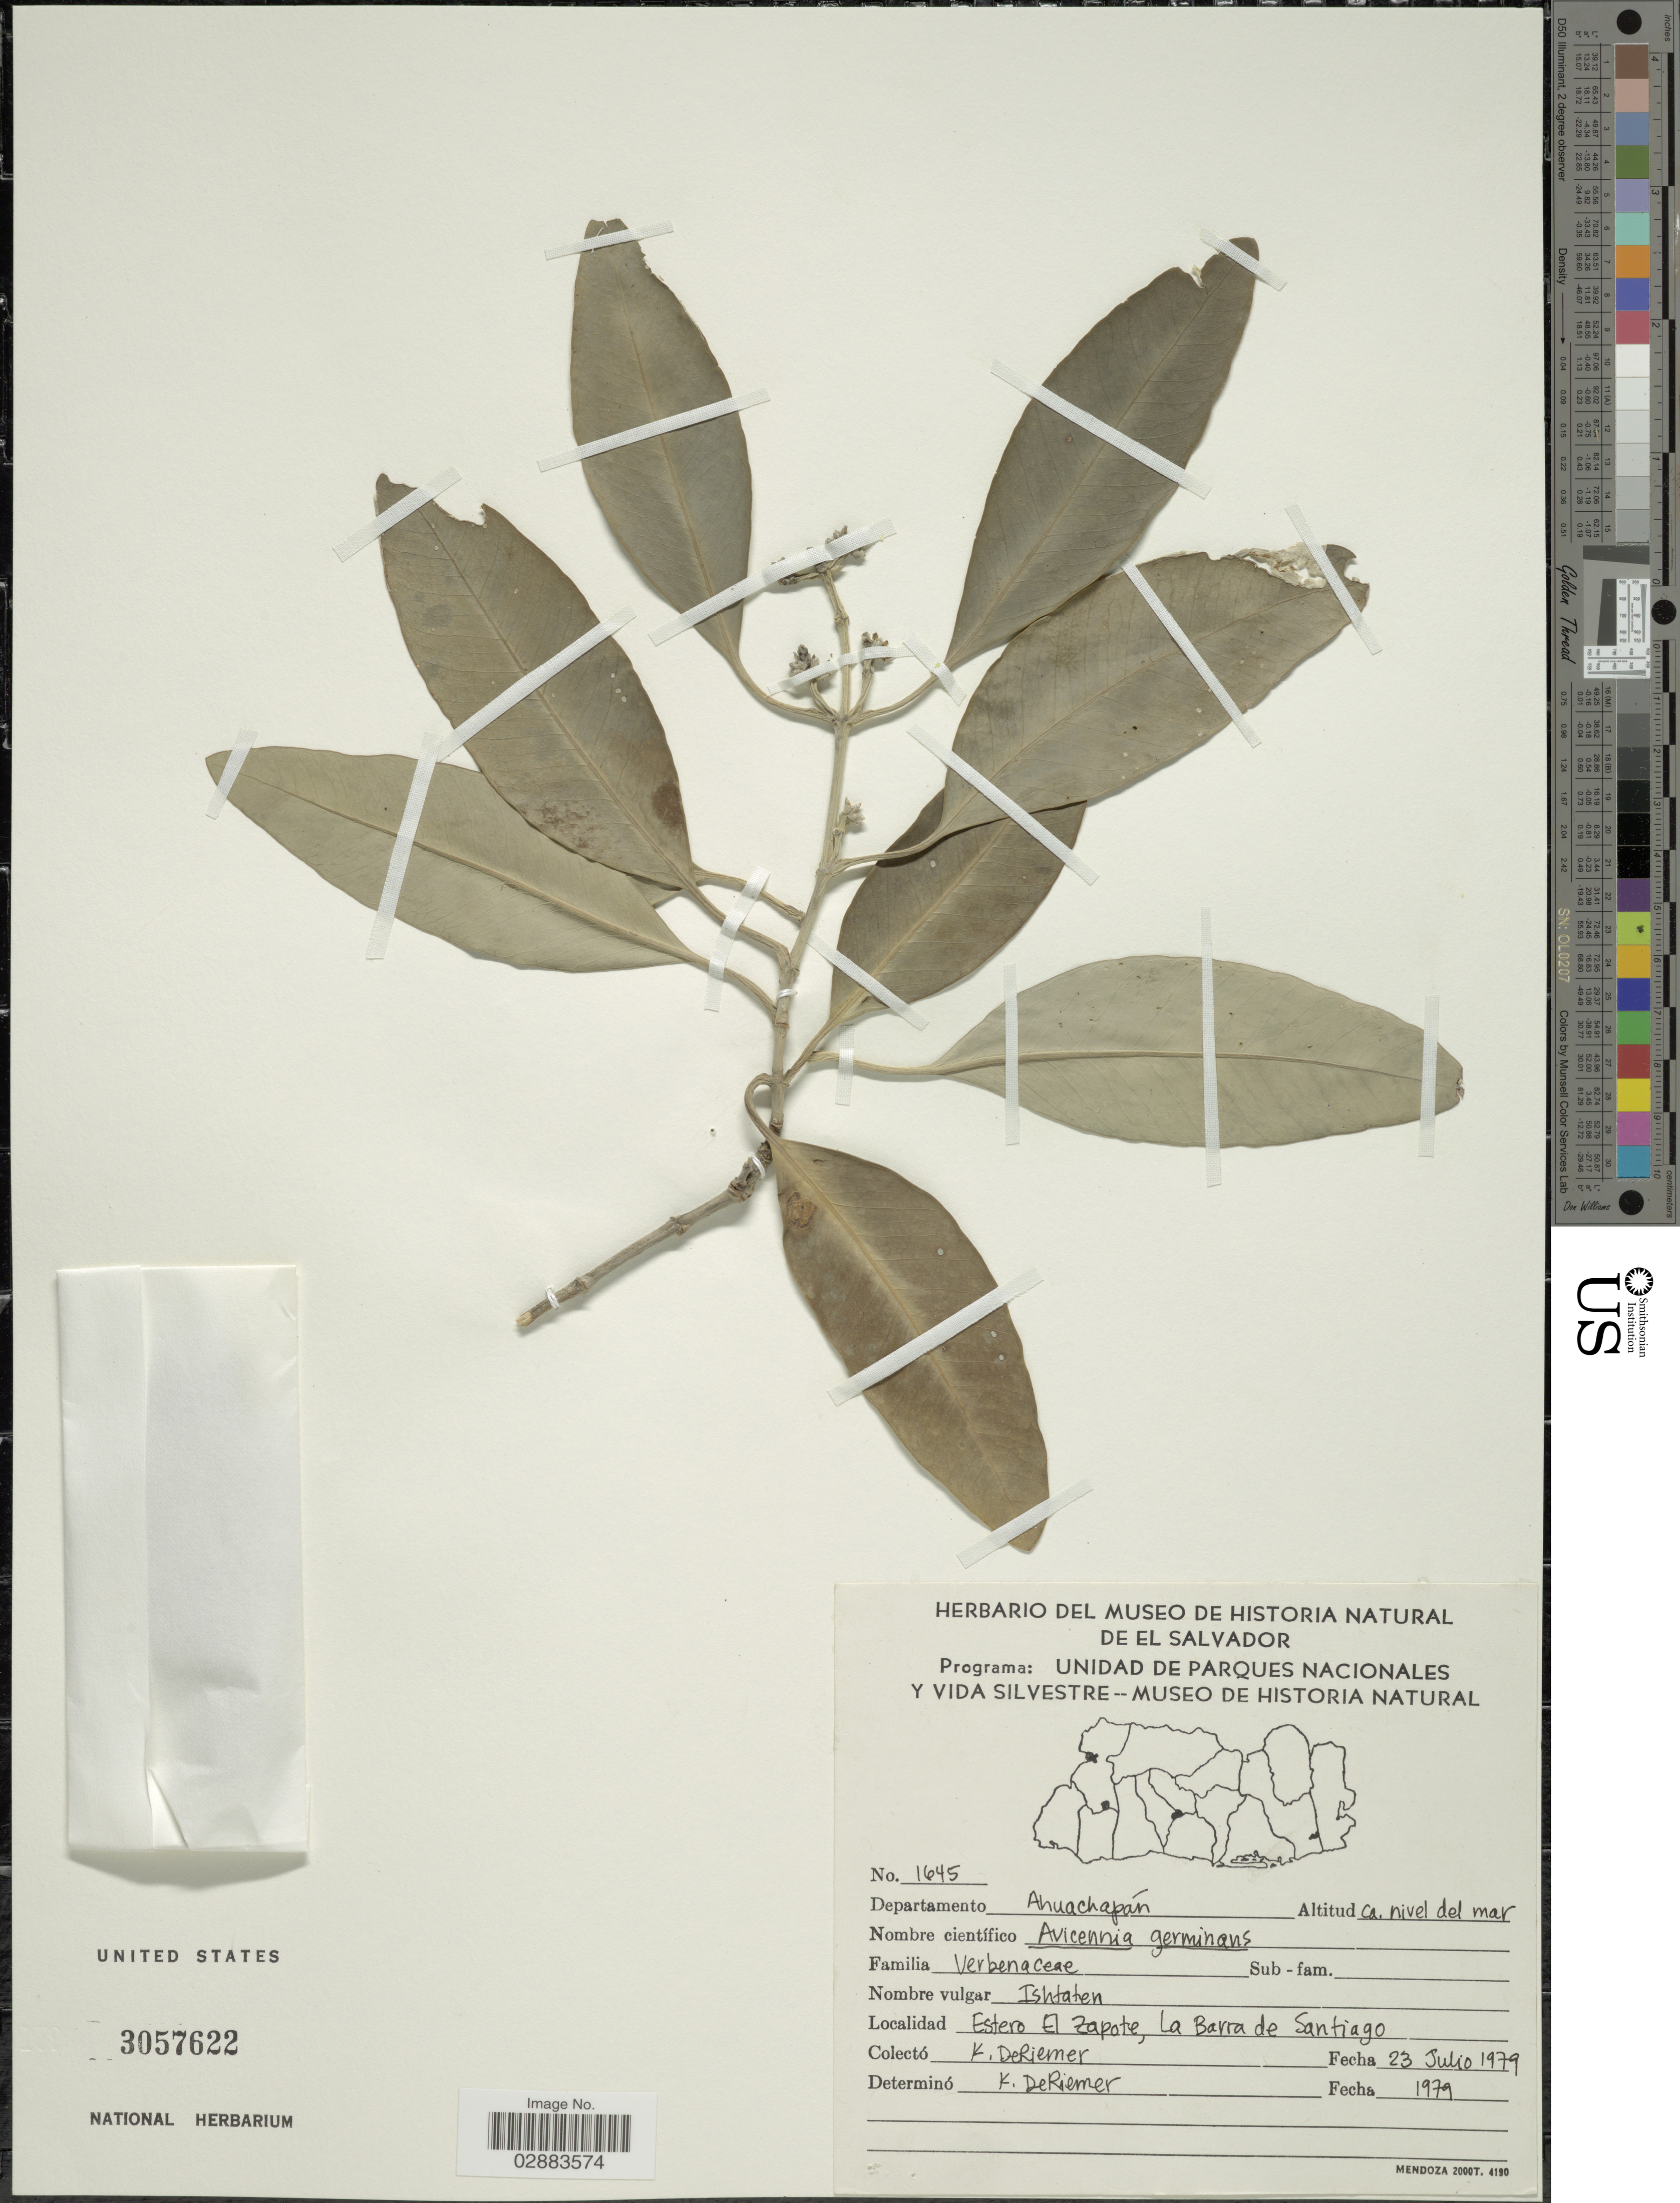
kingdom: Plantae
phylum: Tracheophyta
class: Magnoliopsida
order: Lamiales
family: Acanthaceae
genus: Avicennia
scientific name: Avicennia germinans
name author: (L.) L.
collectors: K. DeRiemer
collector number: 1645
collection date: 1979-07-23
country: El Salvador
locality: Estero El Zapote, La Barra de Santiago.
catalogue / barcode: US 3057622